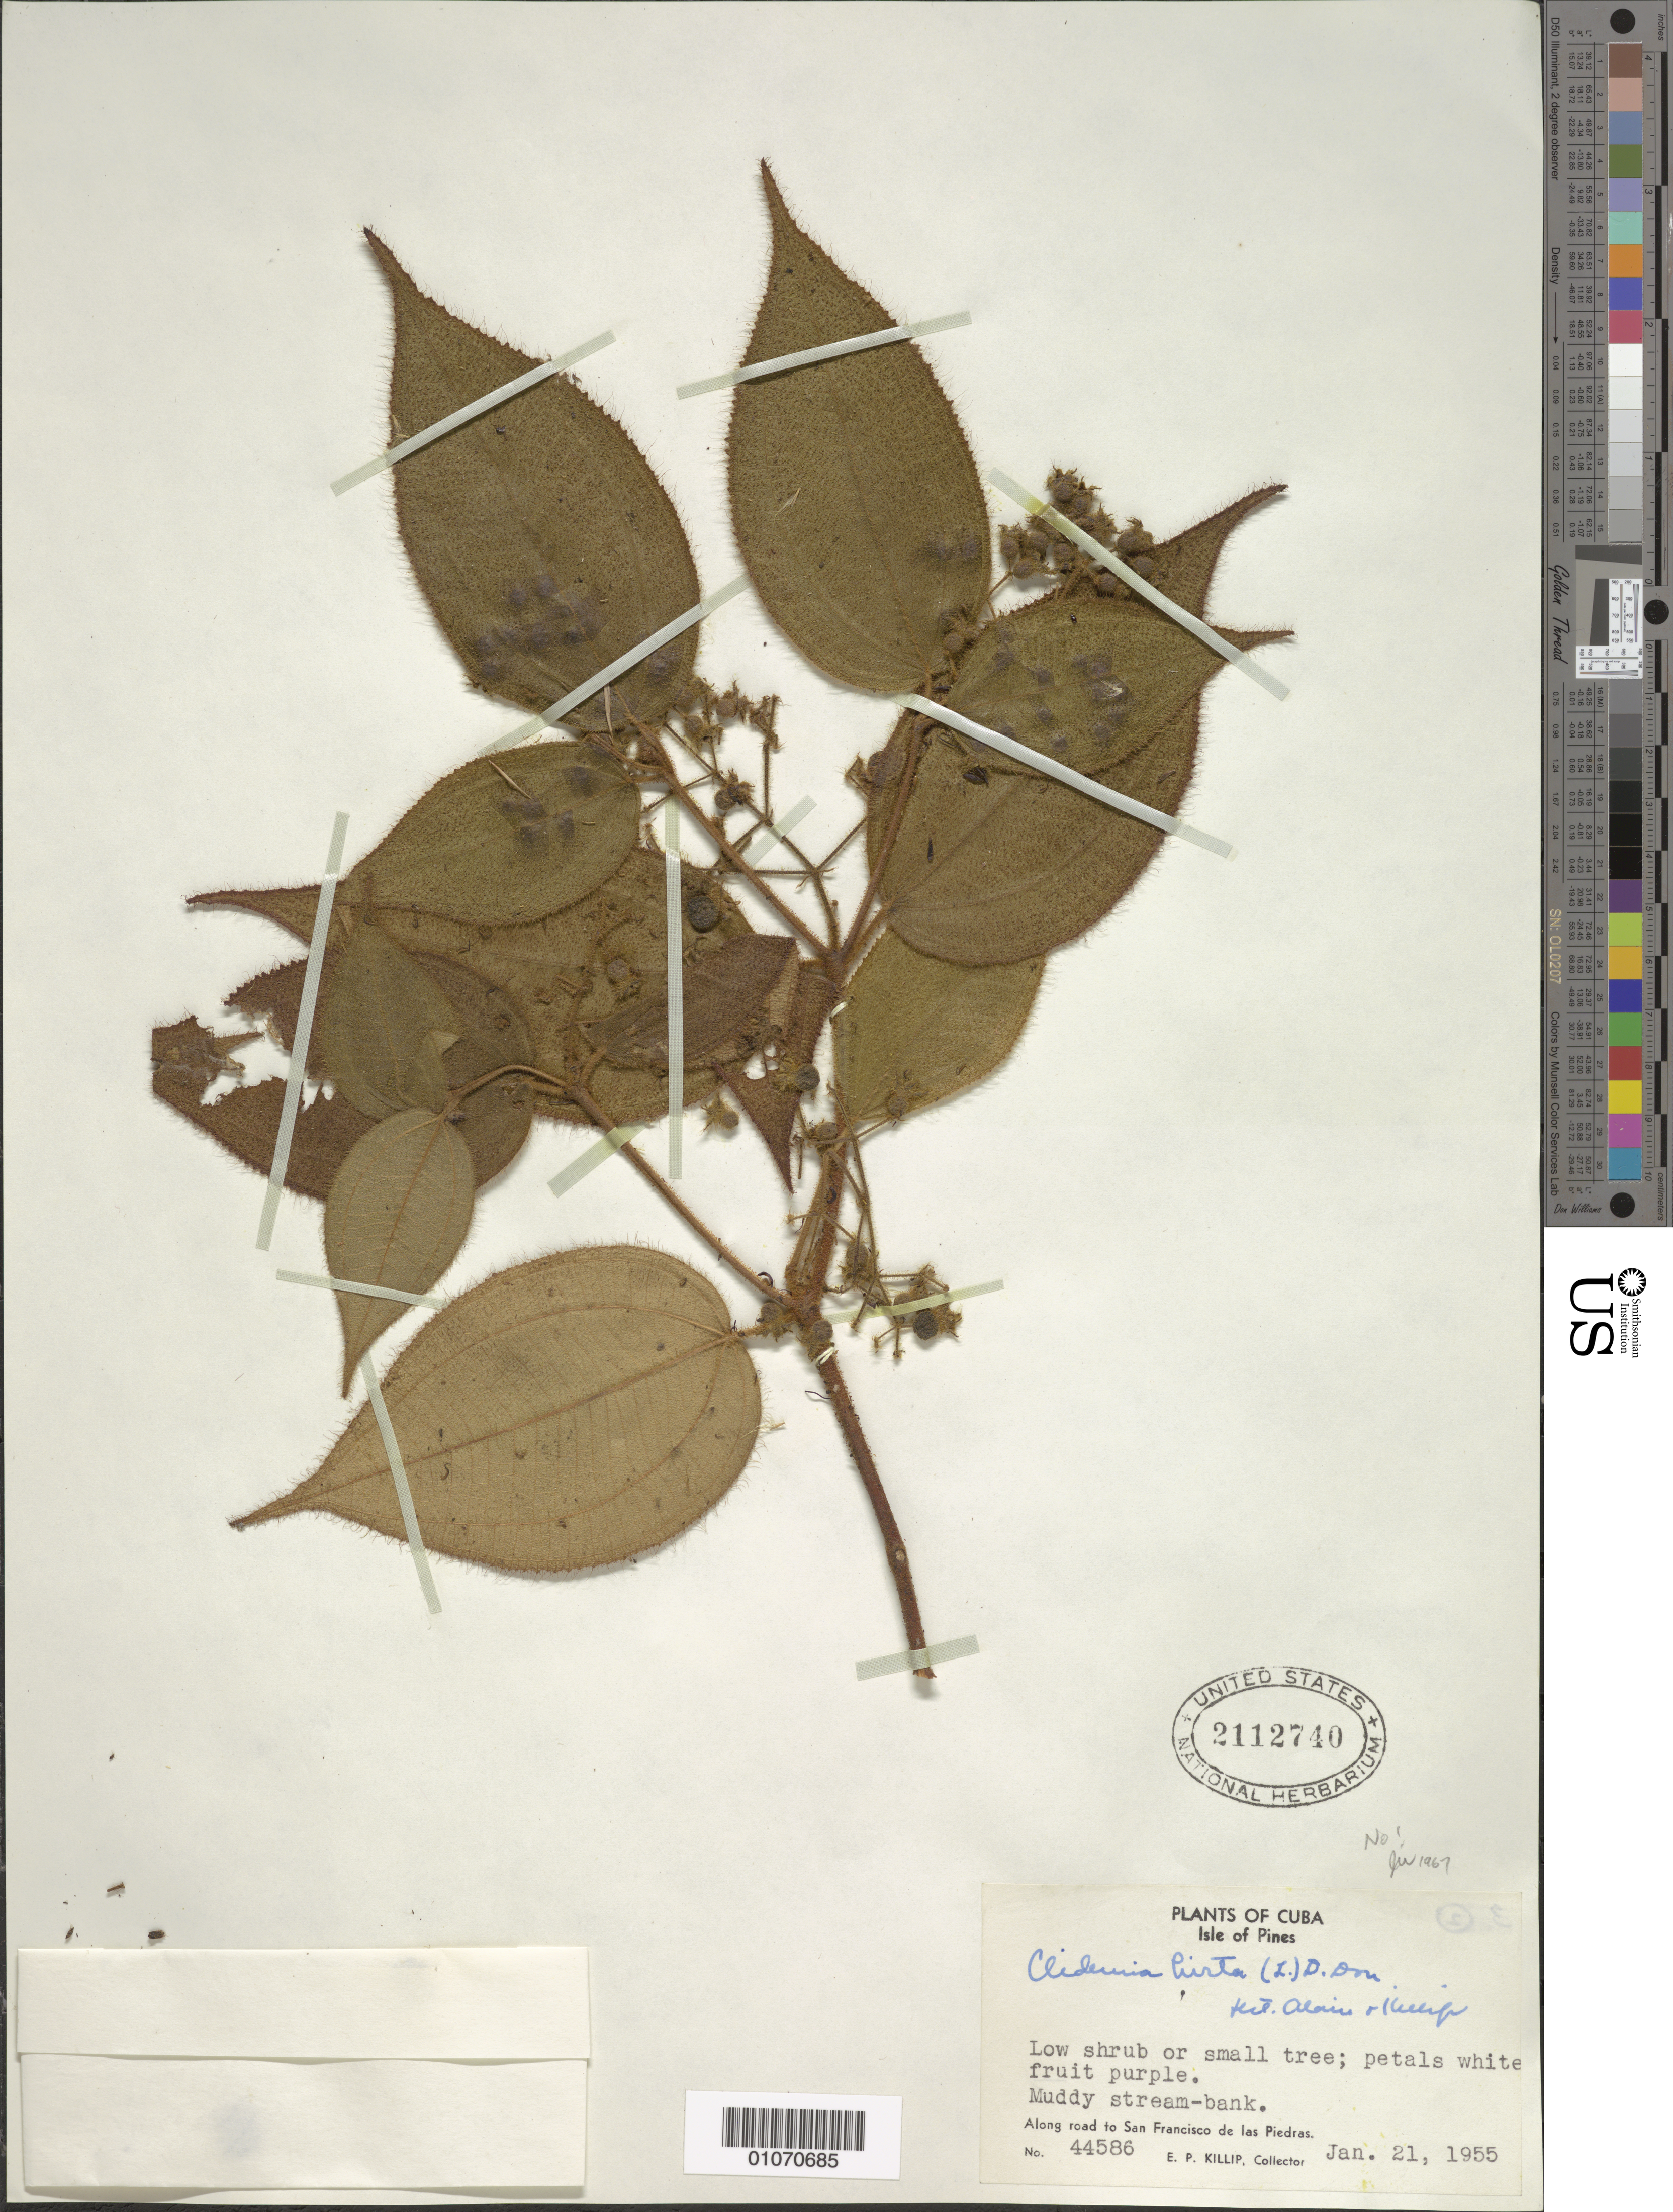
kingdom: Plantae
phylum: Tracheophyta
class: Magnoliopsida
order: Myrtales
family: Melastomataceae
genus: Miconia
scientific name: Miconia dependens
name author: (DC.) Judd & Maguire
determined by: Ferreira-Alves, R.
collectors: E. P. Killip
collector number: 44586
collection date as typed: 21 Jan 1955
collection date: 1955-01-21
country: Cuba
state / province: Isla de La Juventud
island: Isla de la Juventud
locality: San Francisco de las Piedras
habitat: Muddy stream bank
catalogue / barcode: US 2112740